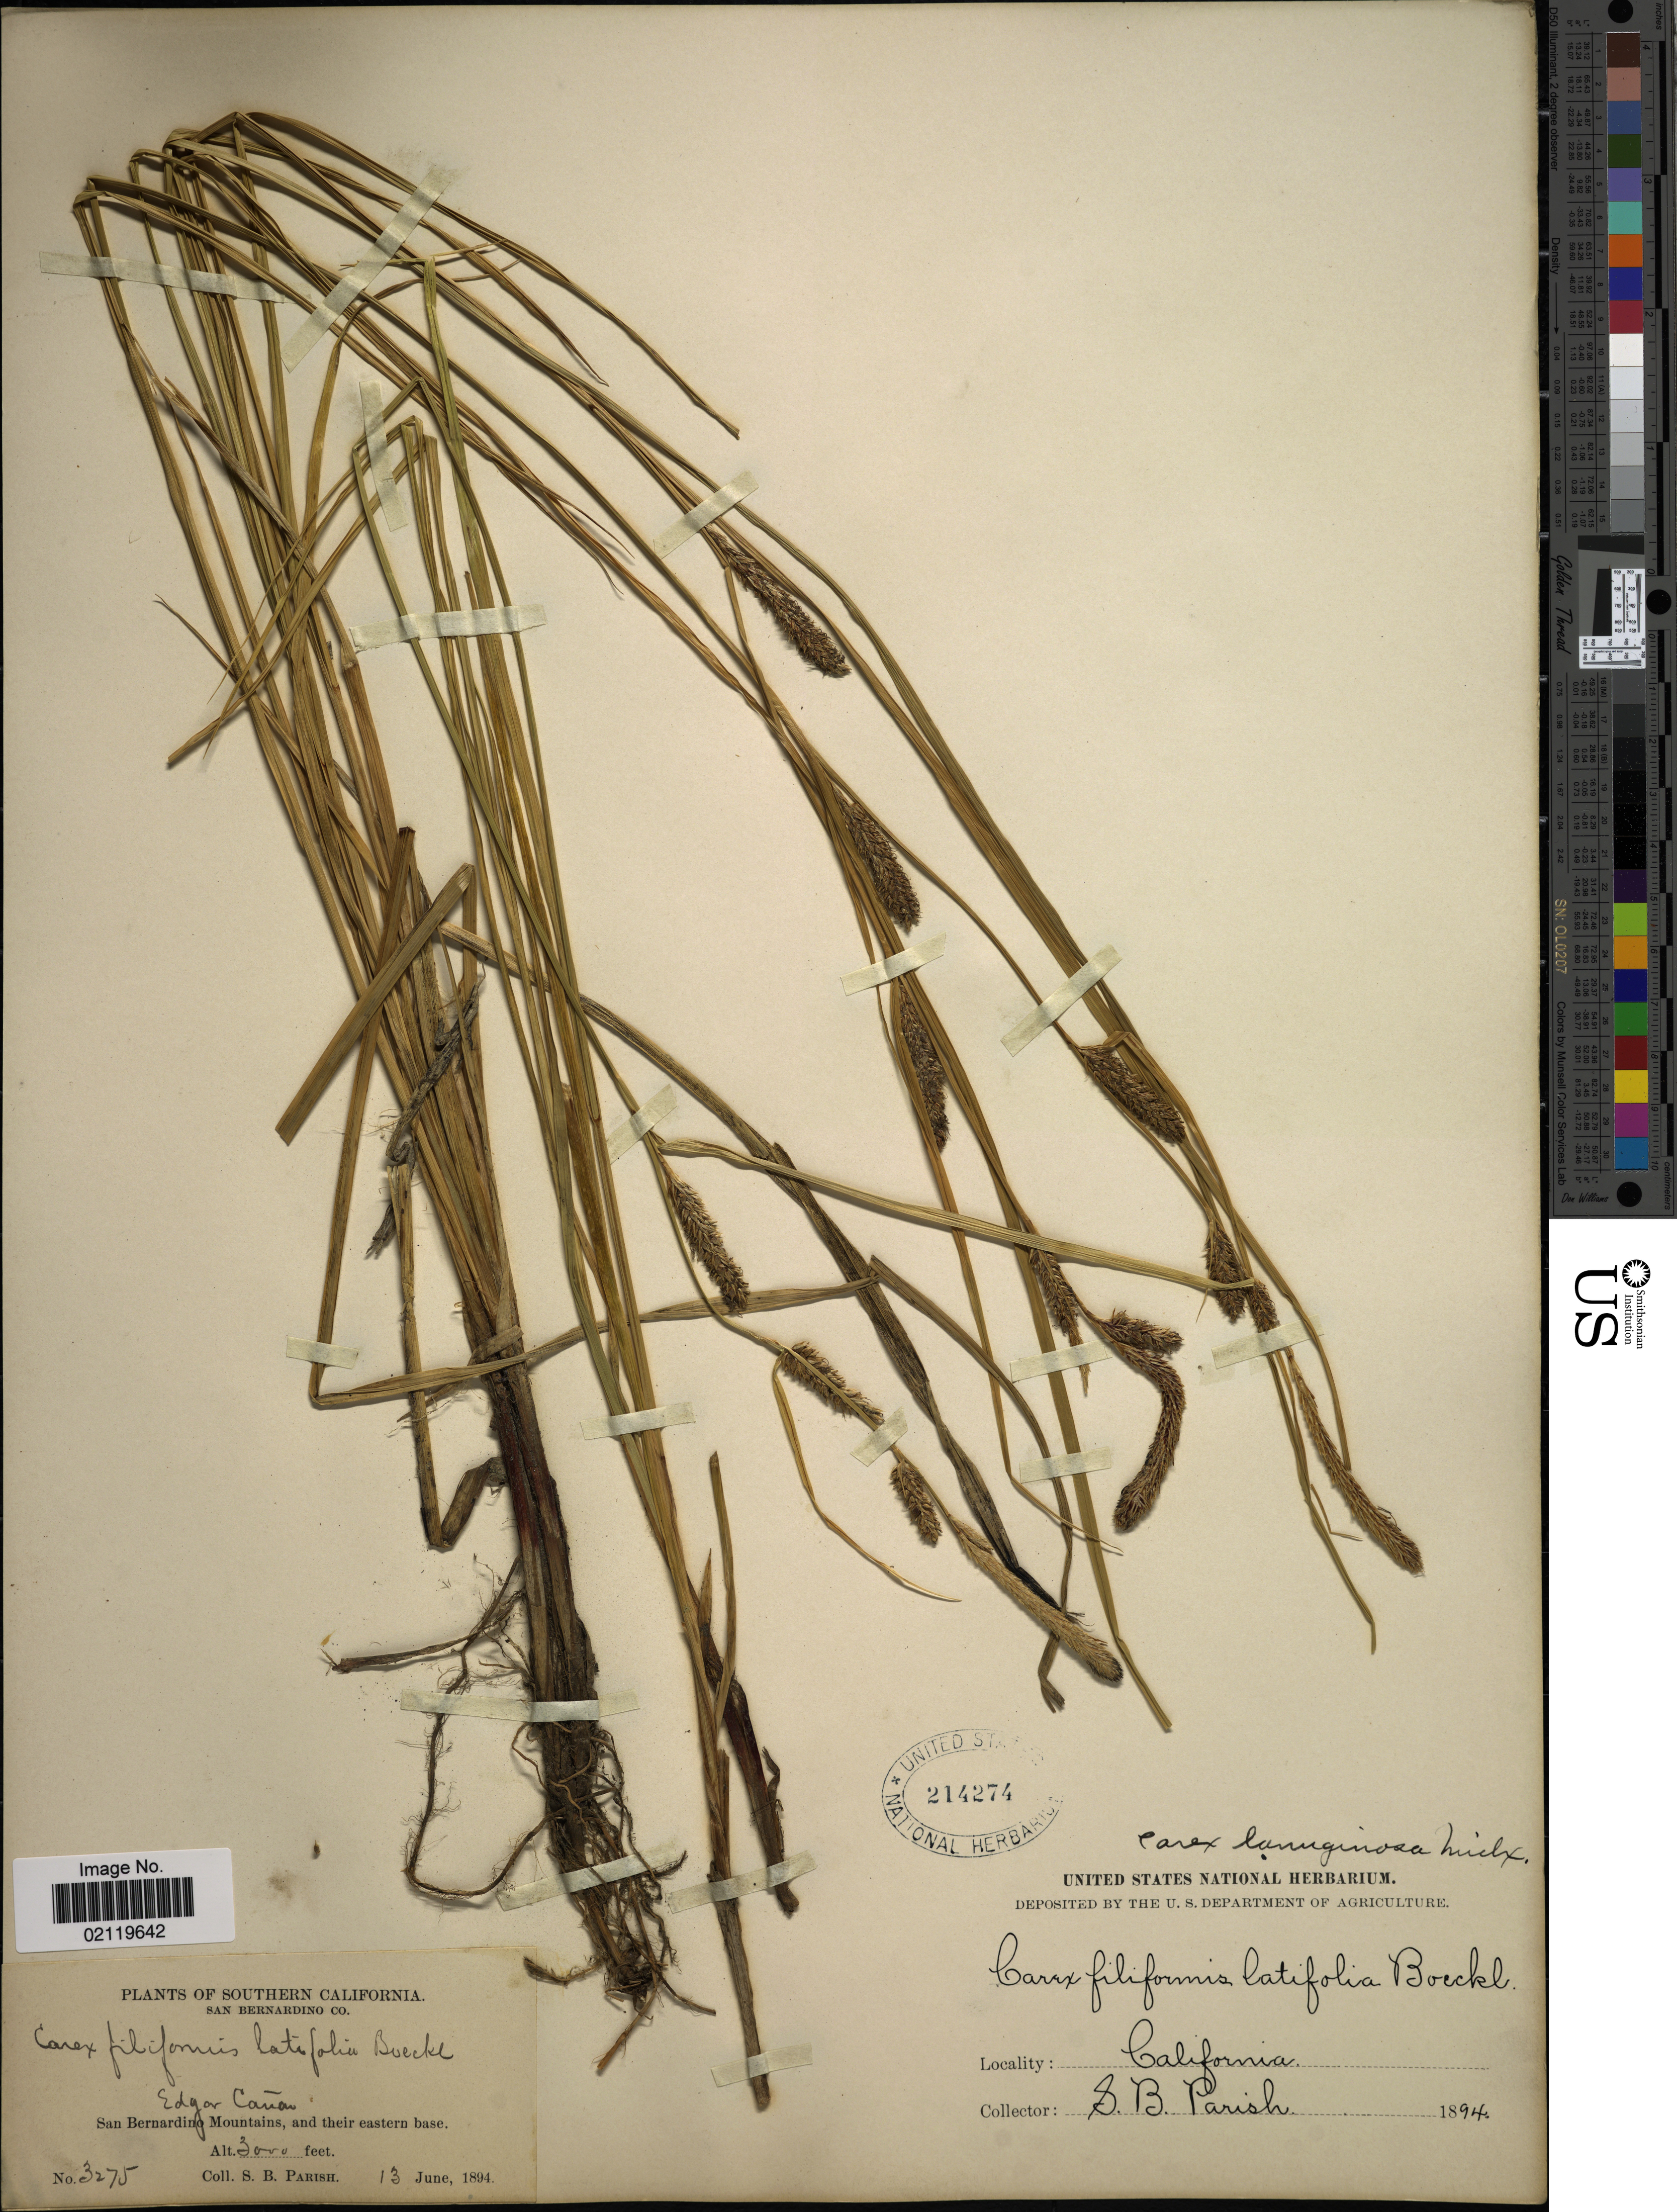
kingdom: Plantae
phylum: Tracheophyta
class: Liliopsida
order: Poales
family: Cyperaceae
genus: Carex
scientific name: Carex pellita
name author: Muhl. ex Willd.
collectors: S. B. Parish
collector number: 3275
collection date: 1894-06-13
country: United States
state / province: California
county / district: San Bernardino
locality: Southern California. San Bernardino Co. Edgar Canon. San Bernardino Mountains, and their eastern base.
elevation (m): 914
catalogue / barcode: US 214274